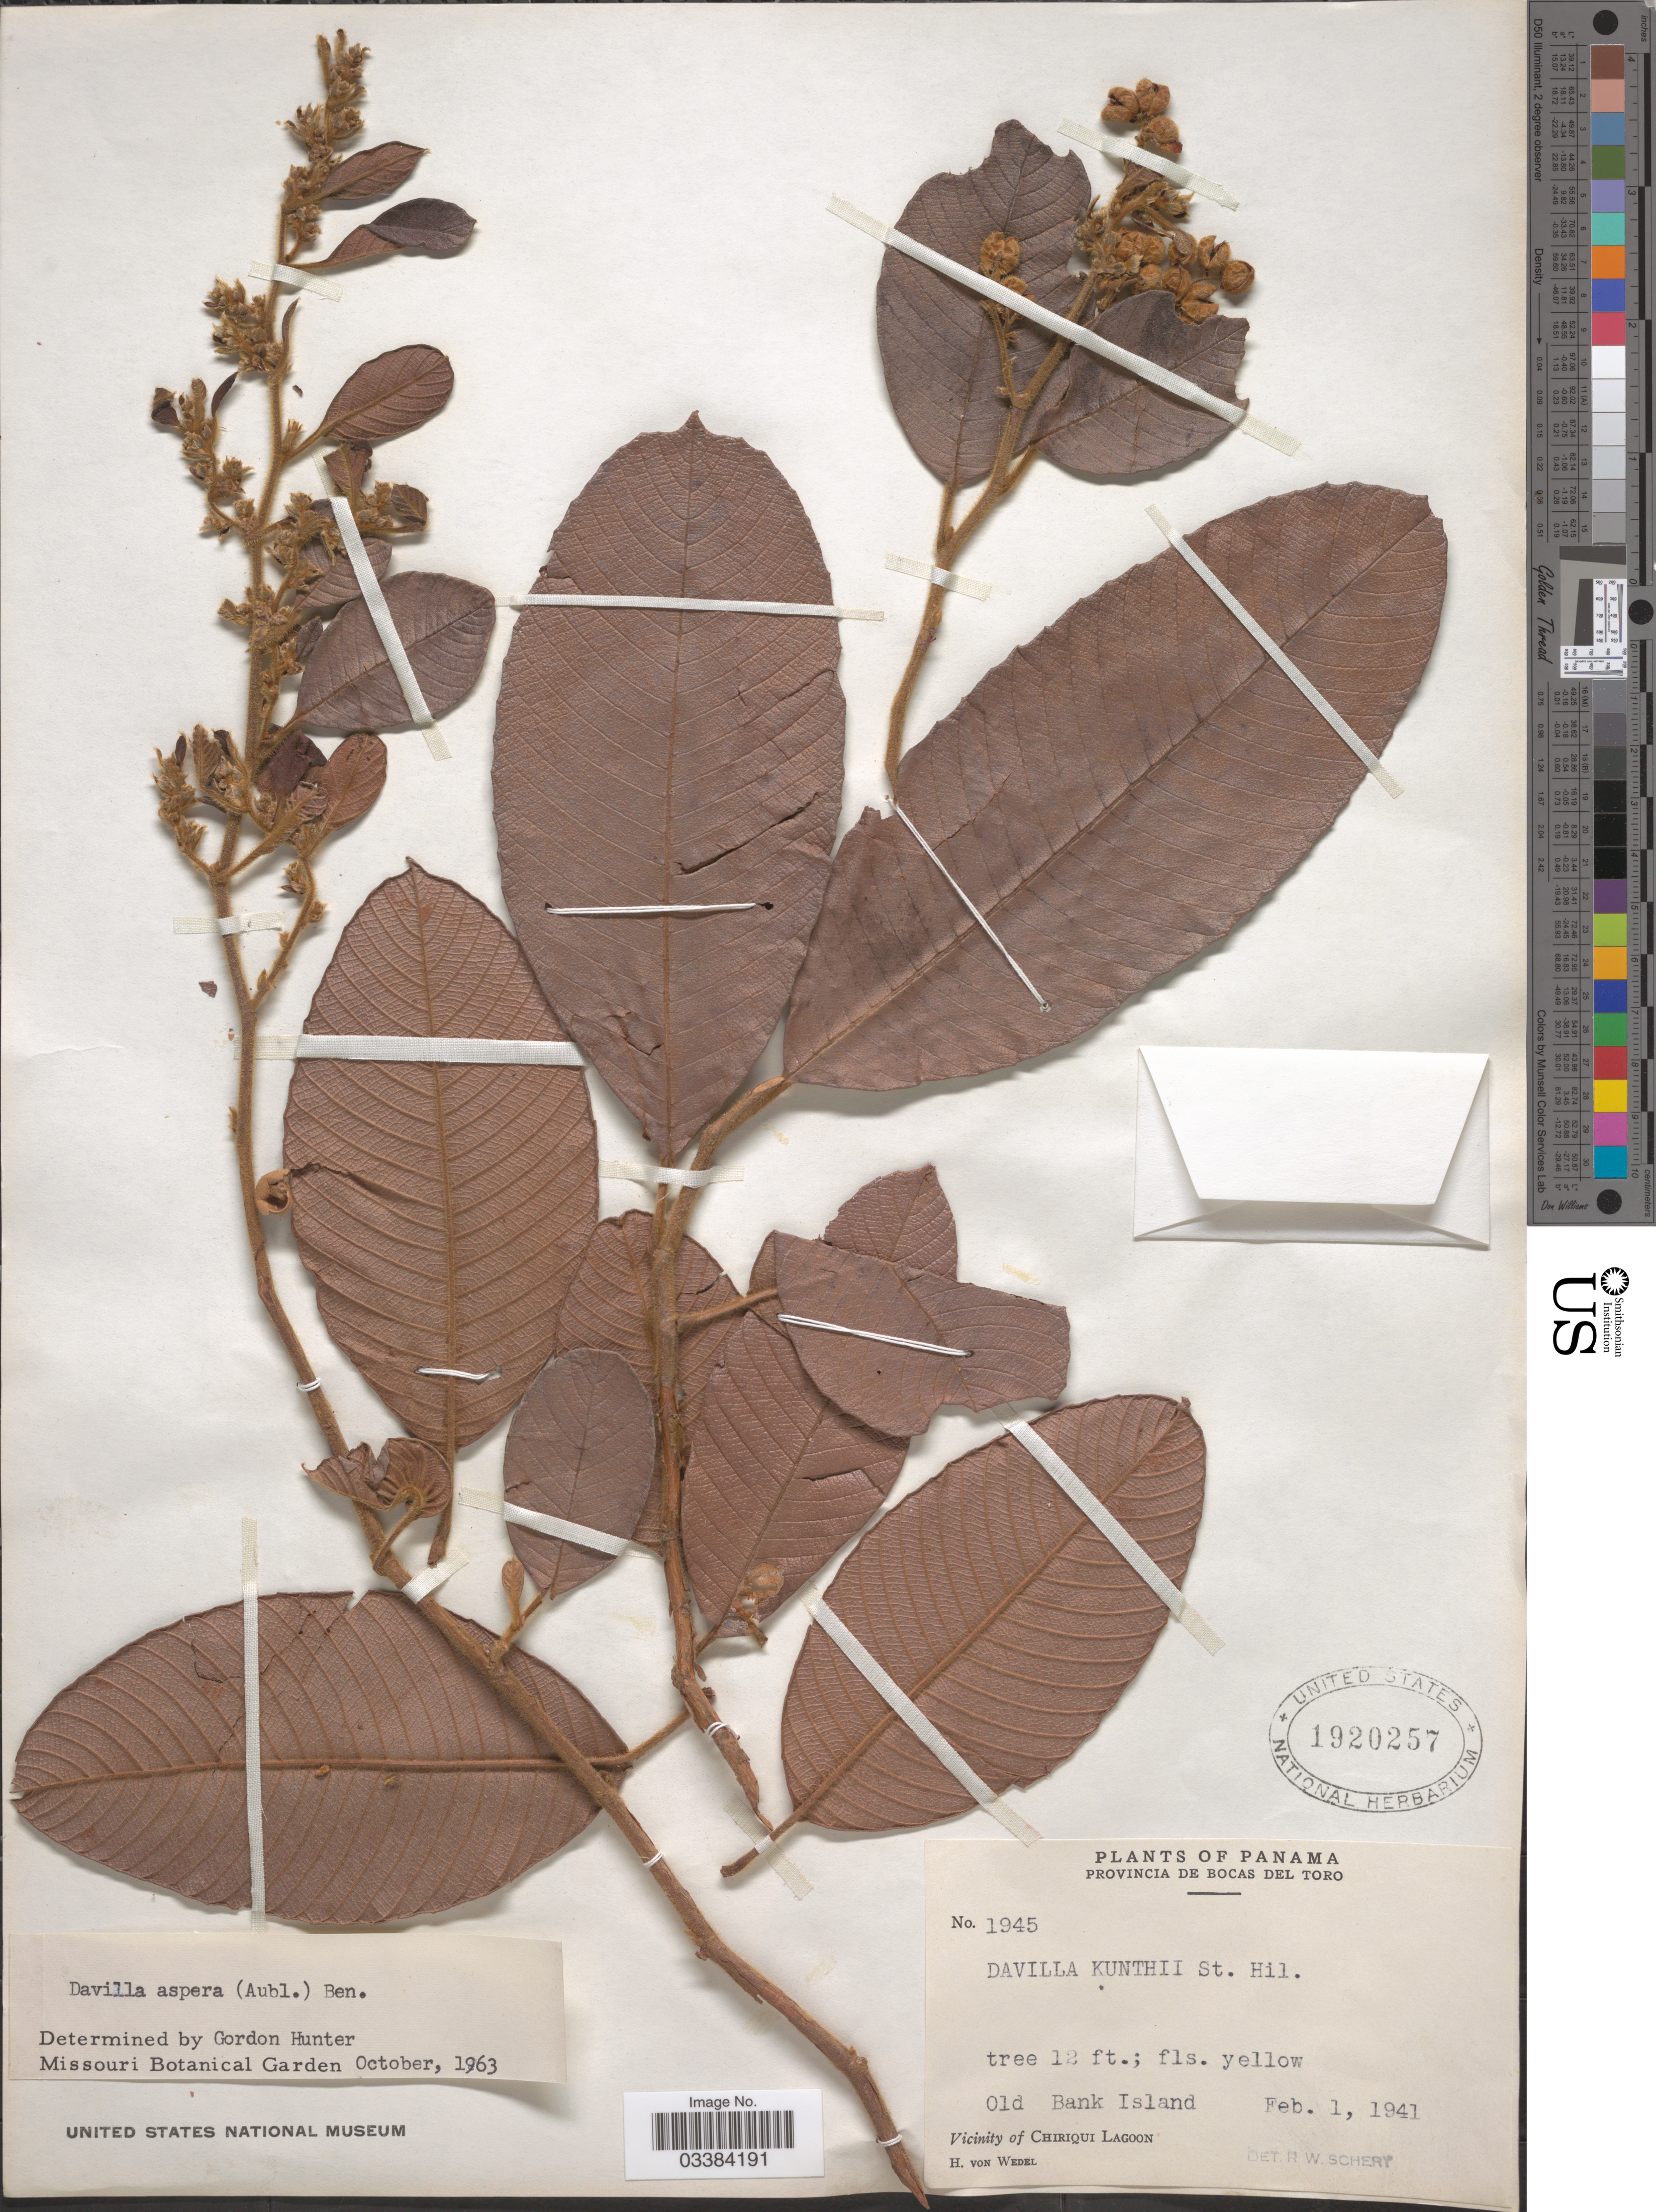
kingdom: Plantae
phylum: Tracheophyta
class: Magnoliopsida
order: Dilleniales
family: Dilleniaceae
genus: Davilla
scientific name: Davilla kunthii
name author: A. St.-Hil.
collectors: H. von Wedel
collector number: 1945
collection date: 1941-02-01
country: Panama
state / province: Bocas del Toro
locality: Old Bank Island. Vicinity of Chiriqui Lagoon.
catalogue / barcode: US 1920257